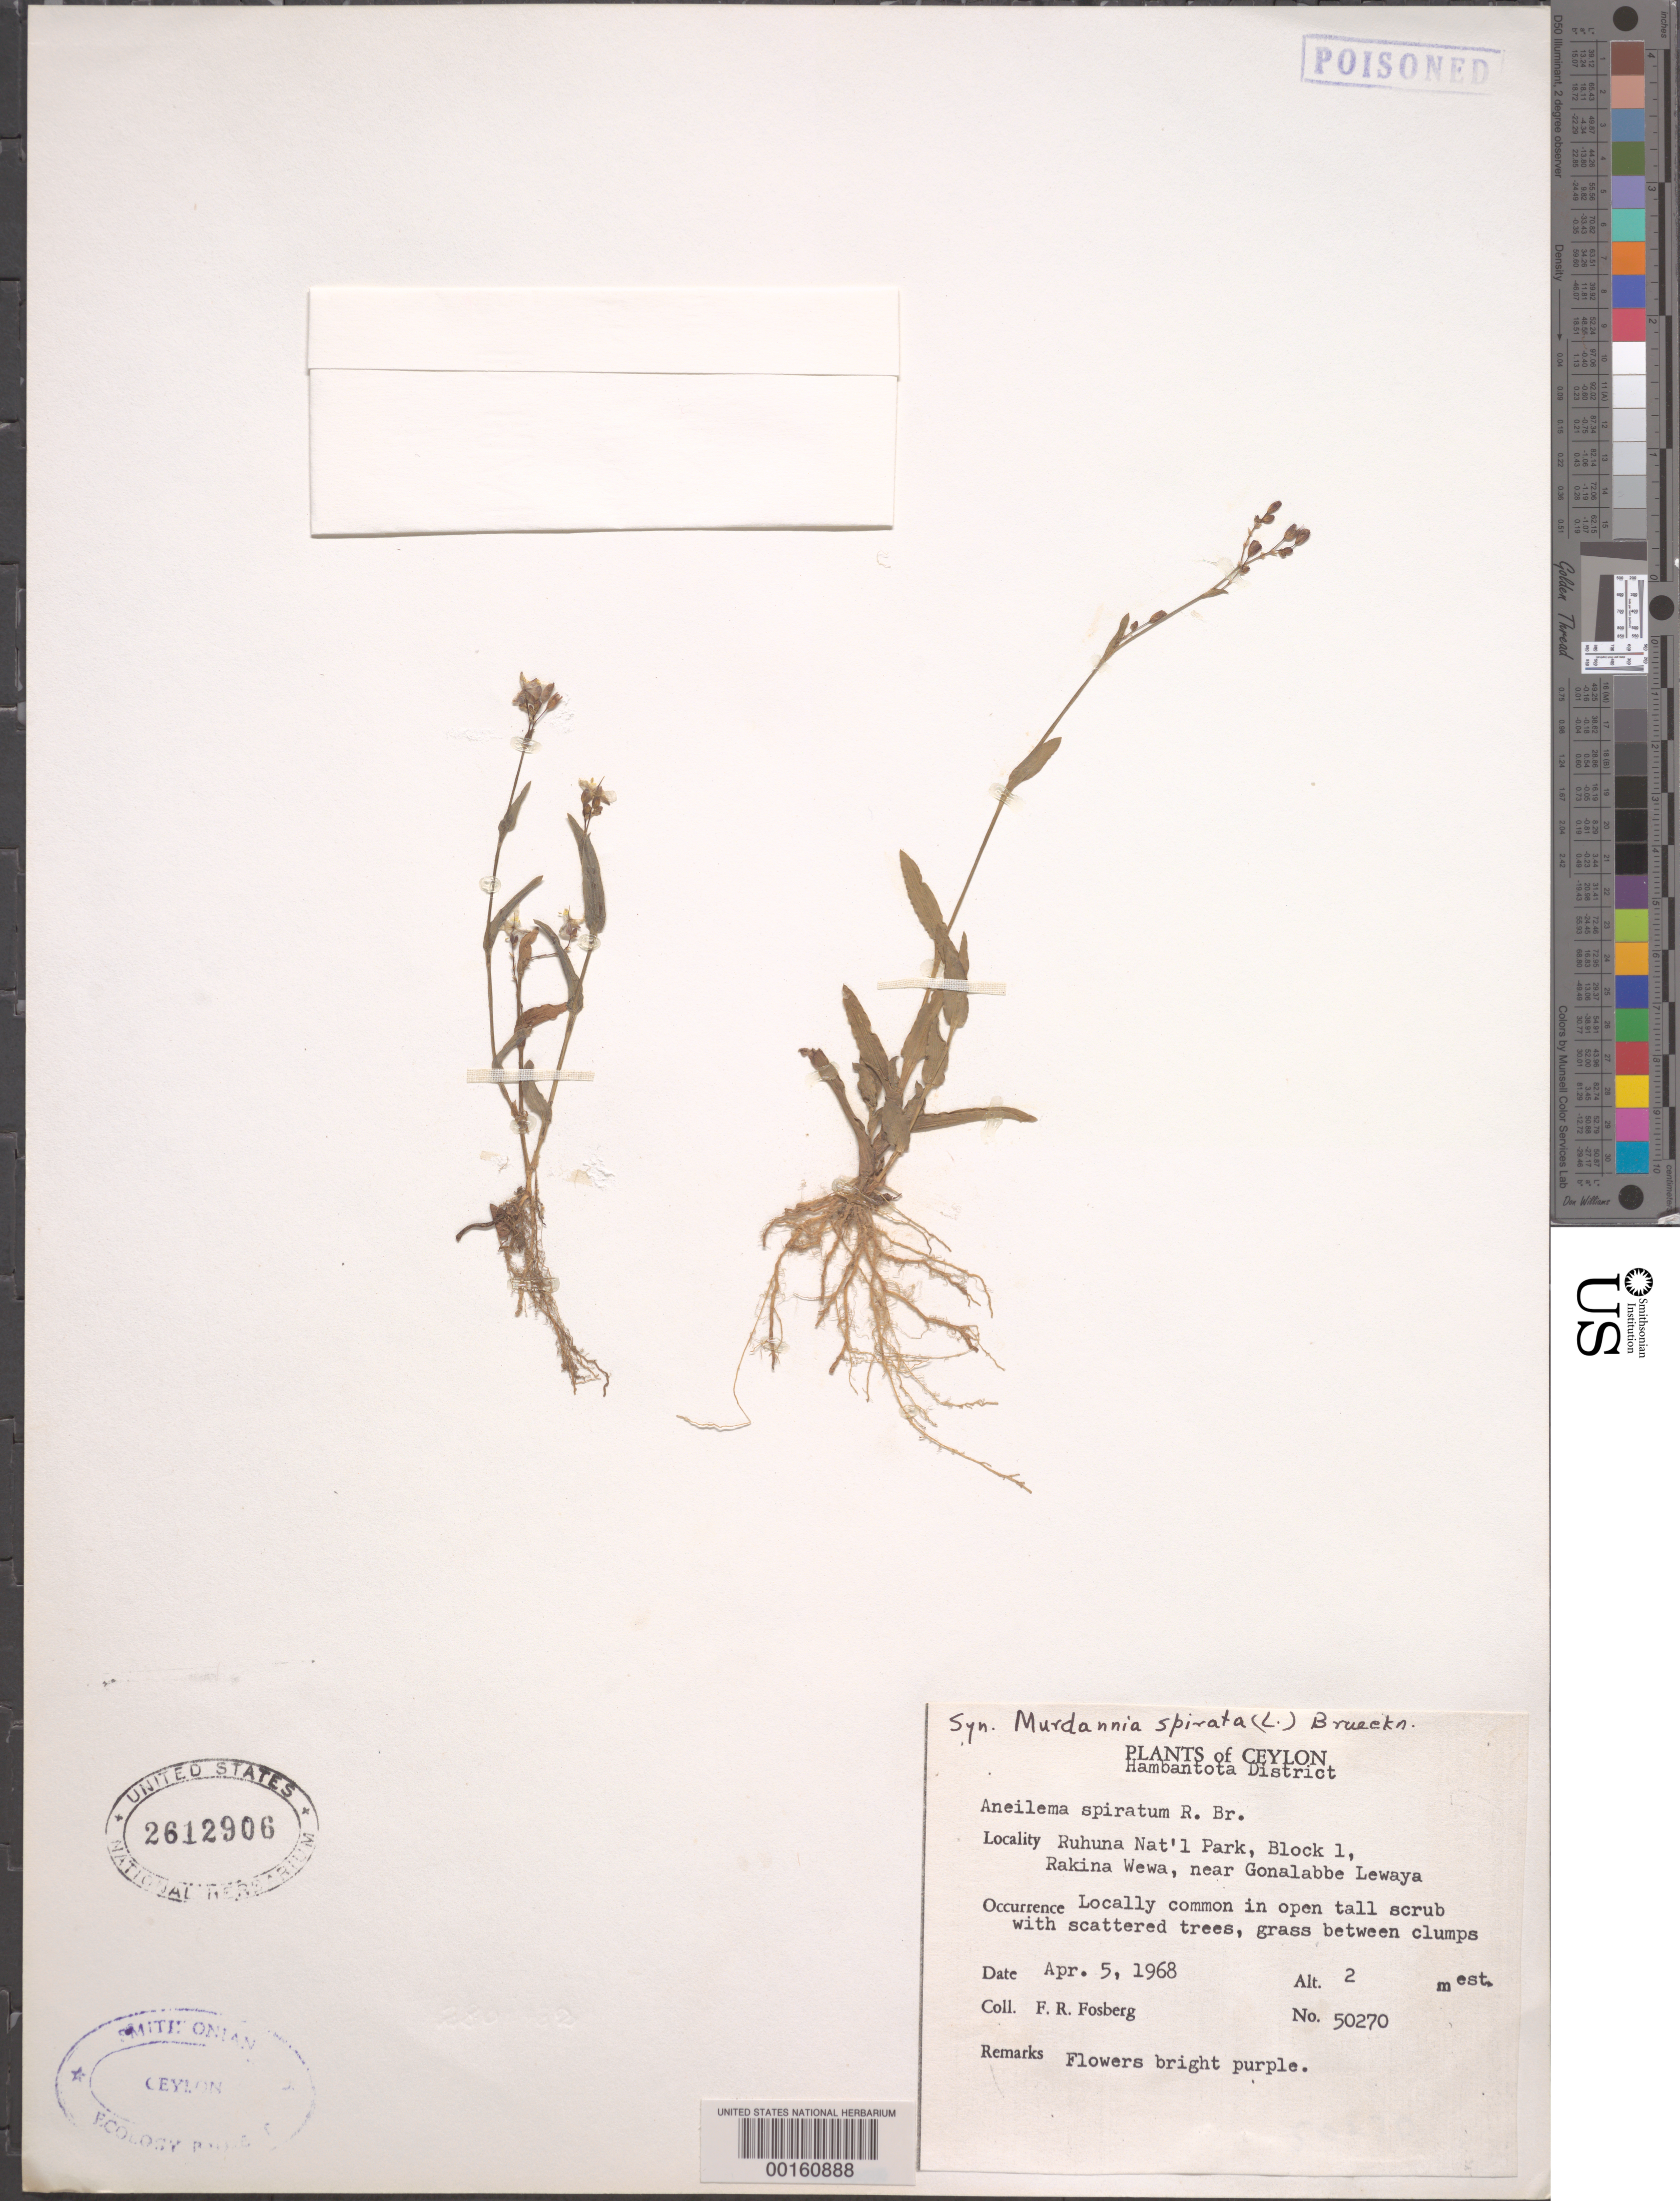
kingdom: Plantae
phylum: Tracheophyta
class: Liliopsida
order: Commelinales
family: Commelinaceae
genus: Murdannia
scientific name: Murdannia spirata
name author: (L.) G. Brückn.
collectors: F. R. Fosberg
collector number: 50270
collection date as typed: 05 Apr 1968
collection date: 1968-04-05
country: Sri Lanka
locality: Ruhuna national park, rakina wewa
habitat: Open scrub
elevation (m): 2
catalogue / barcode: US 2612906